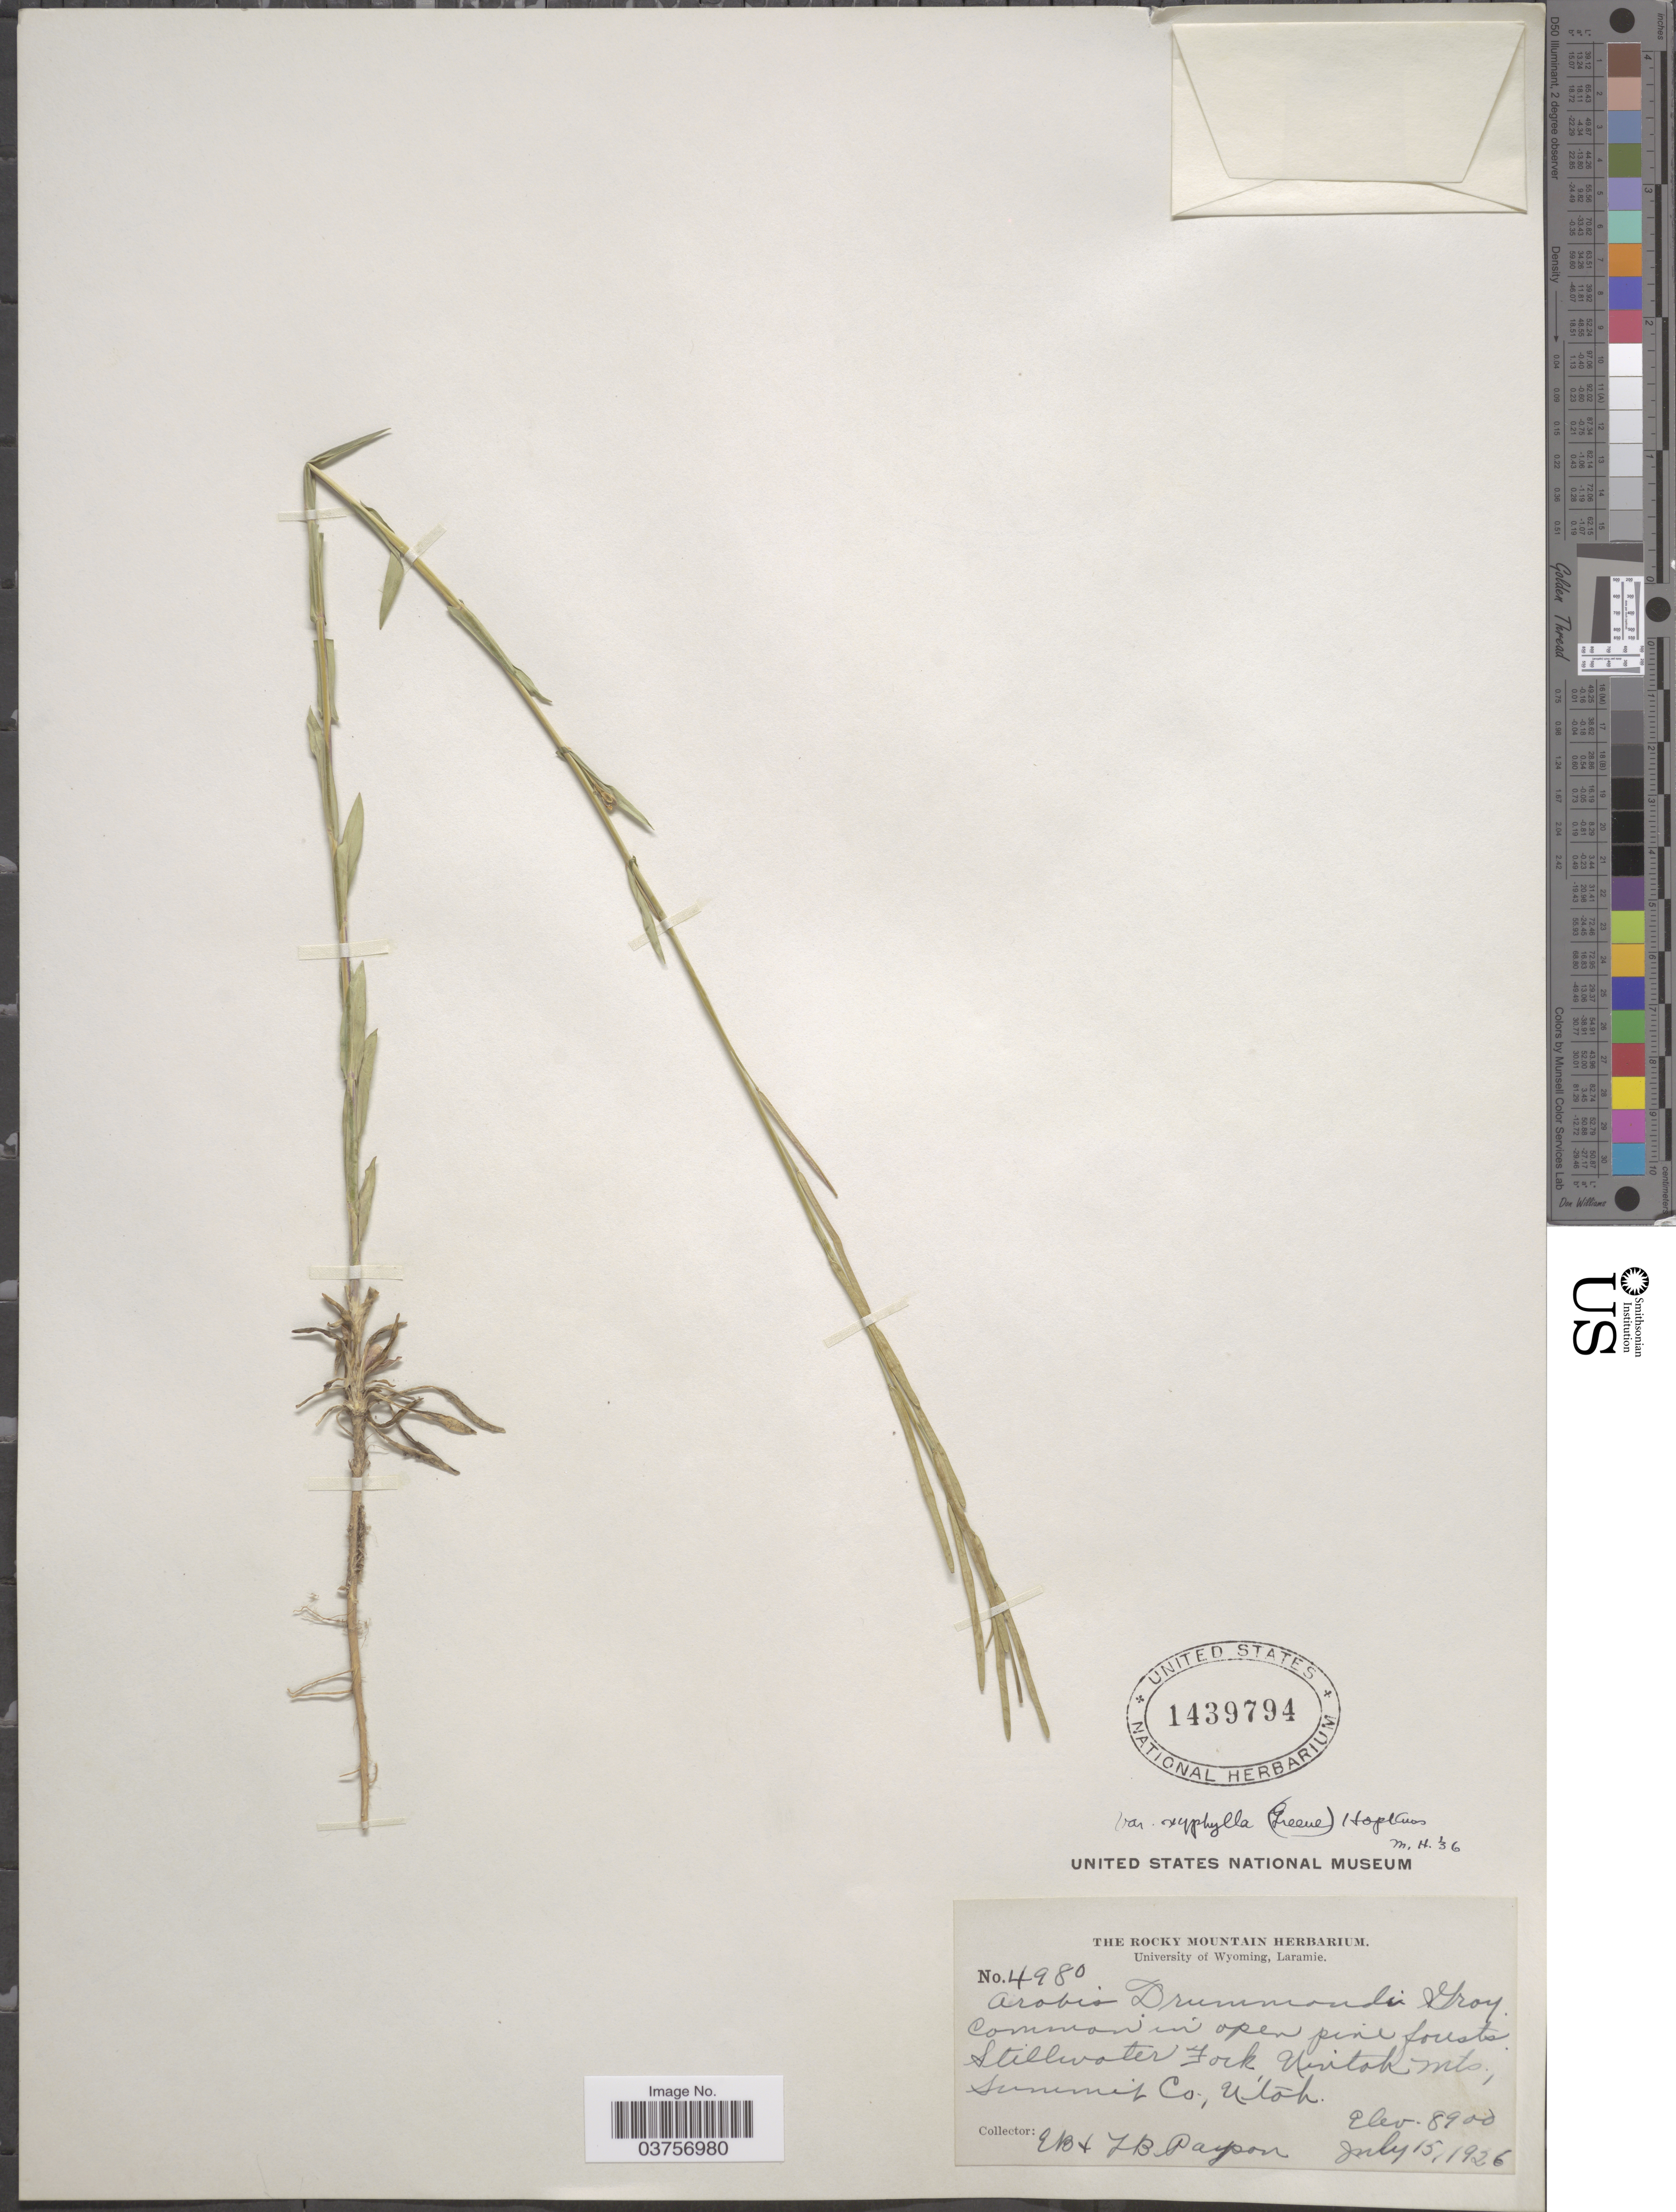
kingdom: Plantae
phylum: Tracheophyta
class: Magnoliopsida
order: Brassicales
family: Brassicaceae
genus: Arabis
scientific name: Arabis drummondii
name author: A. Gray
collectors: E. B. Payson & L. Payson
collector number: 4980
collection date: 1926-07-15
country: United States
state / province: Utah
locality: Stillwater Fork, Uintah Mts., Summit Co.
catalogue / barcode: US 1439794